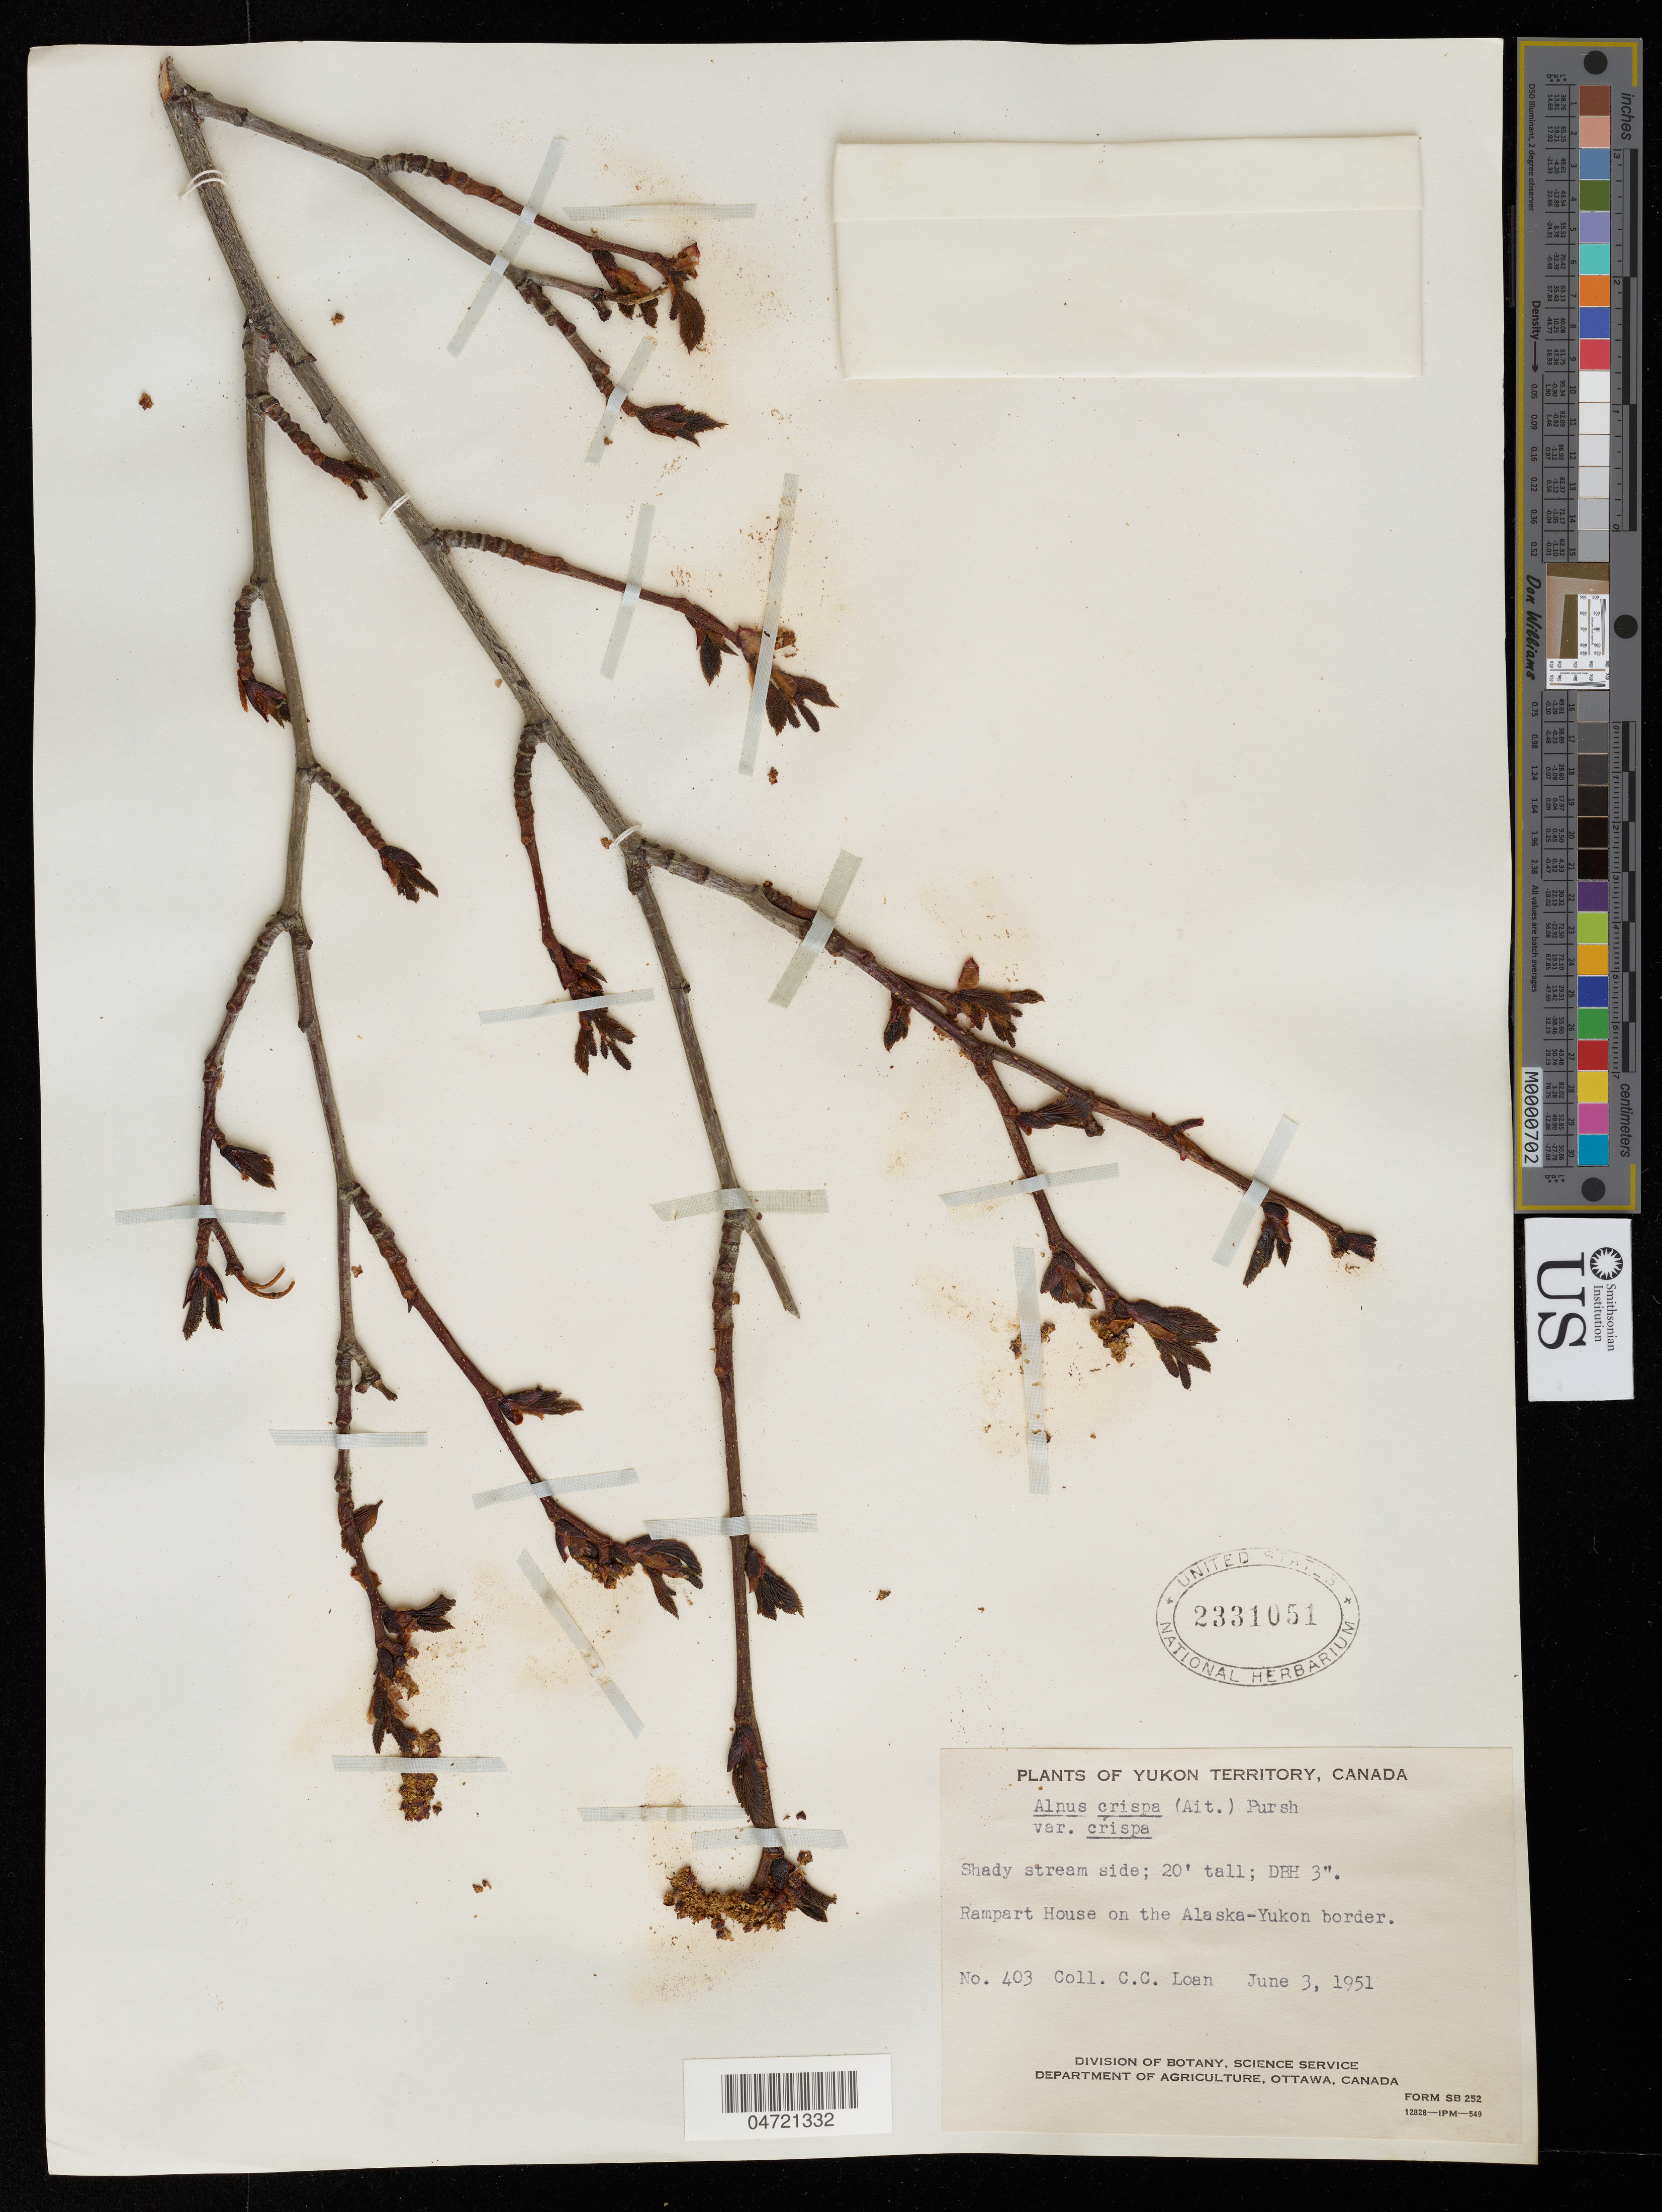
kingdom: Plantae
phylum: Tracheophyta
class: Magnoliopsida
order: Fagales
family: Betulaceae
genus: Alnus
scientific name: Alnus crispa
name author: (Aiton) Pursh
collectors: C. Loan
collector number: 403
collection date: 1951-06-03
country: Canada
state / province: Yukon Territory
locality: Rampart House on the Alaska-Yukon border.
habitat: Shady stream side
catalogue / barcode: US 2331051